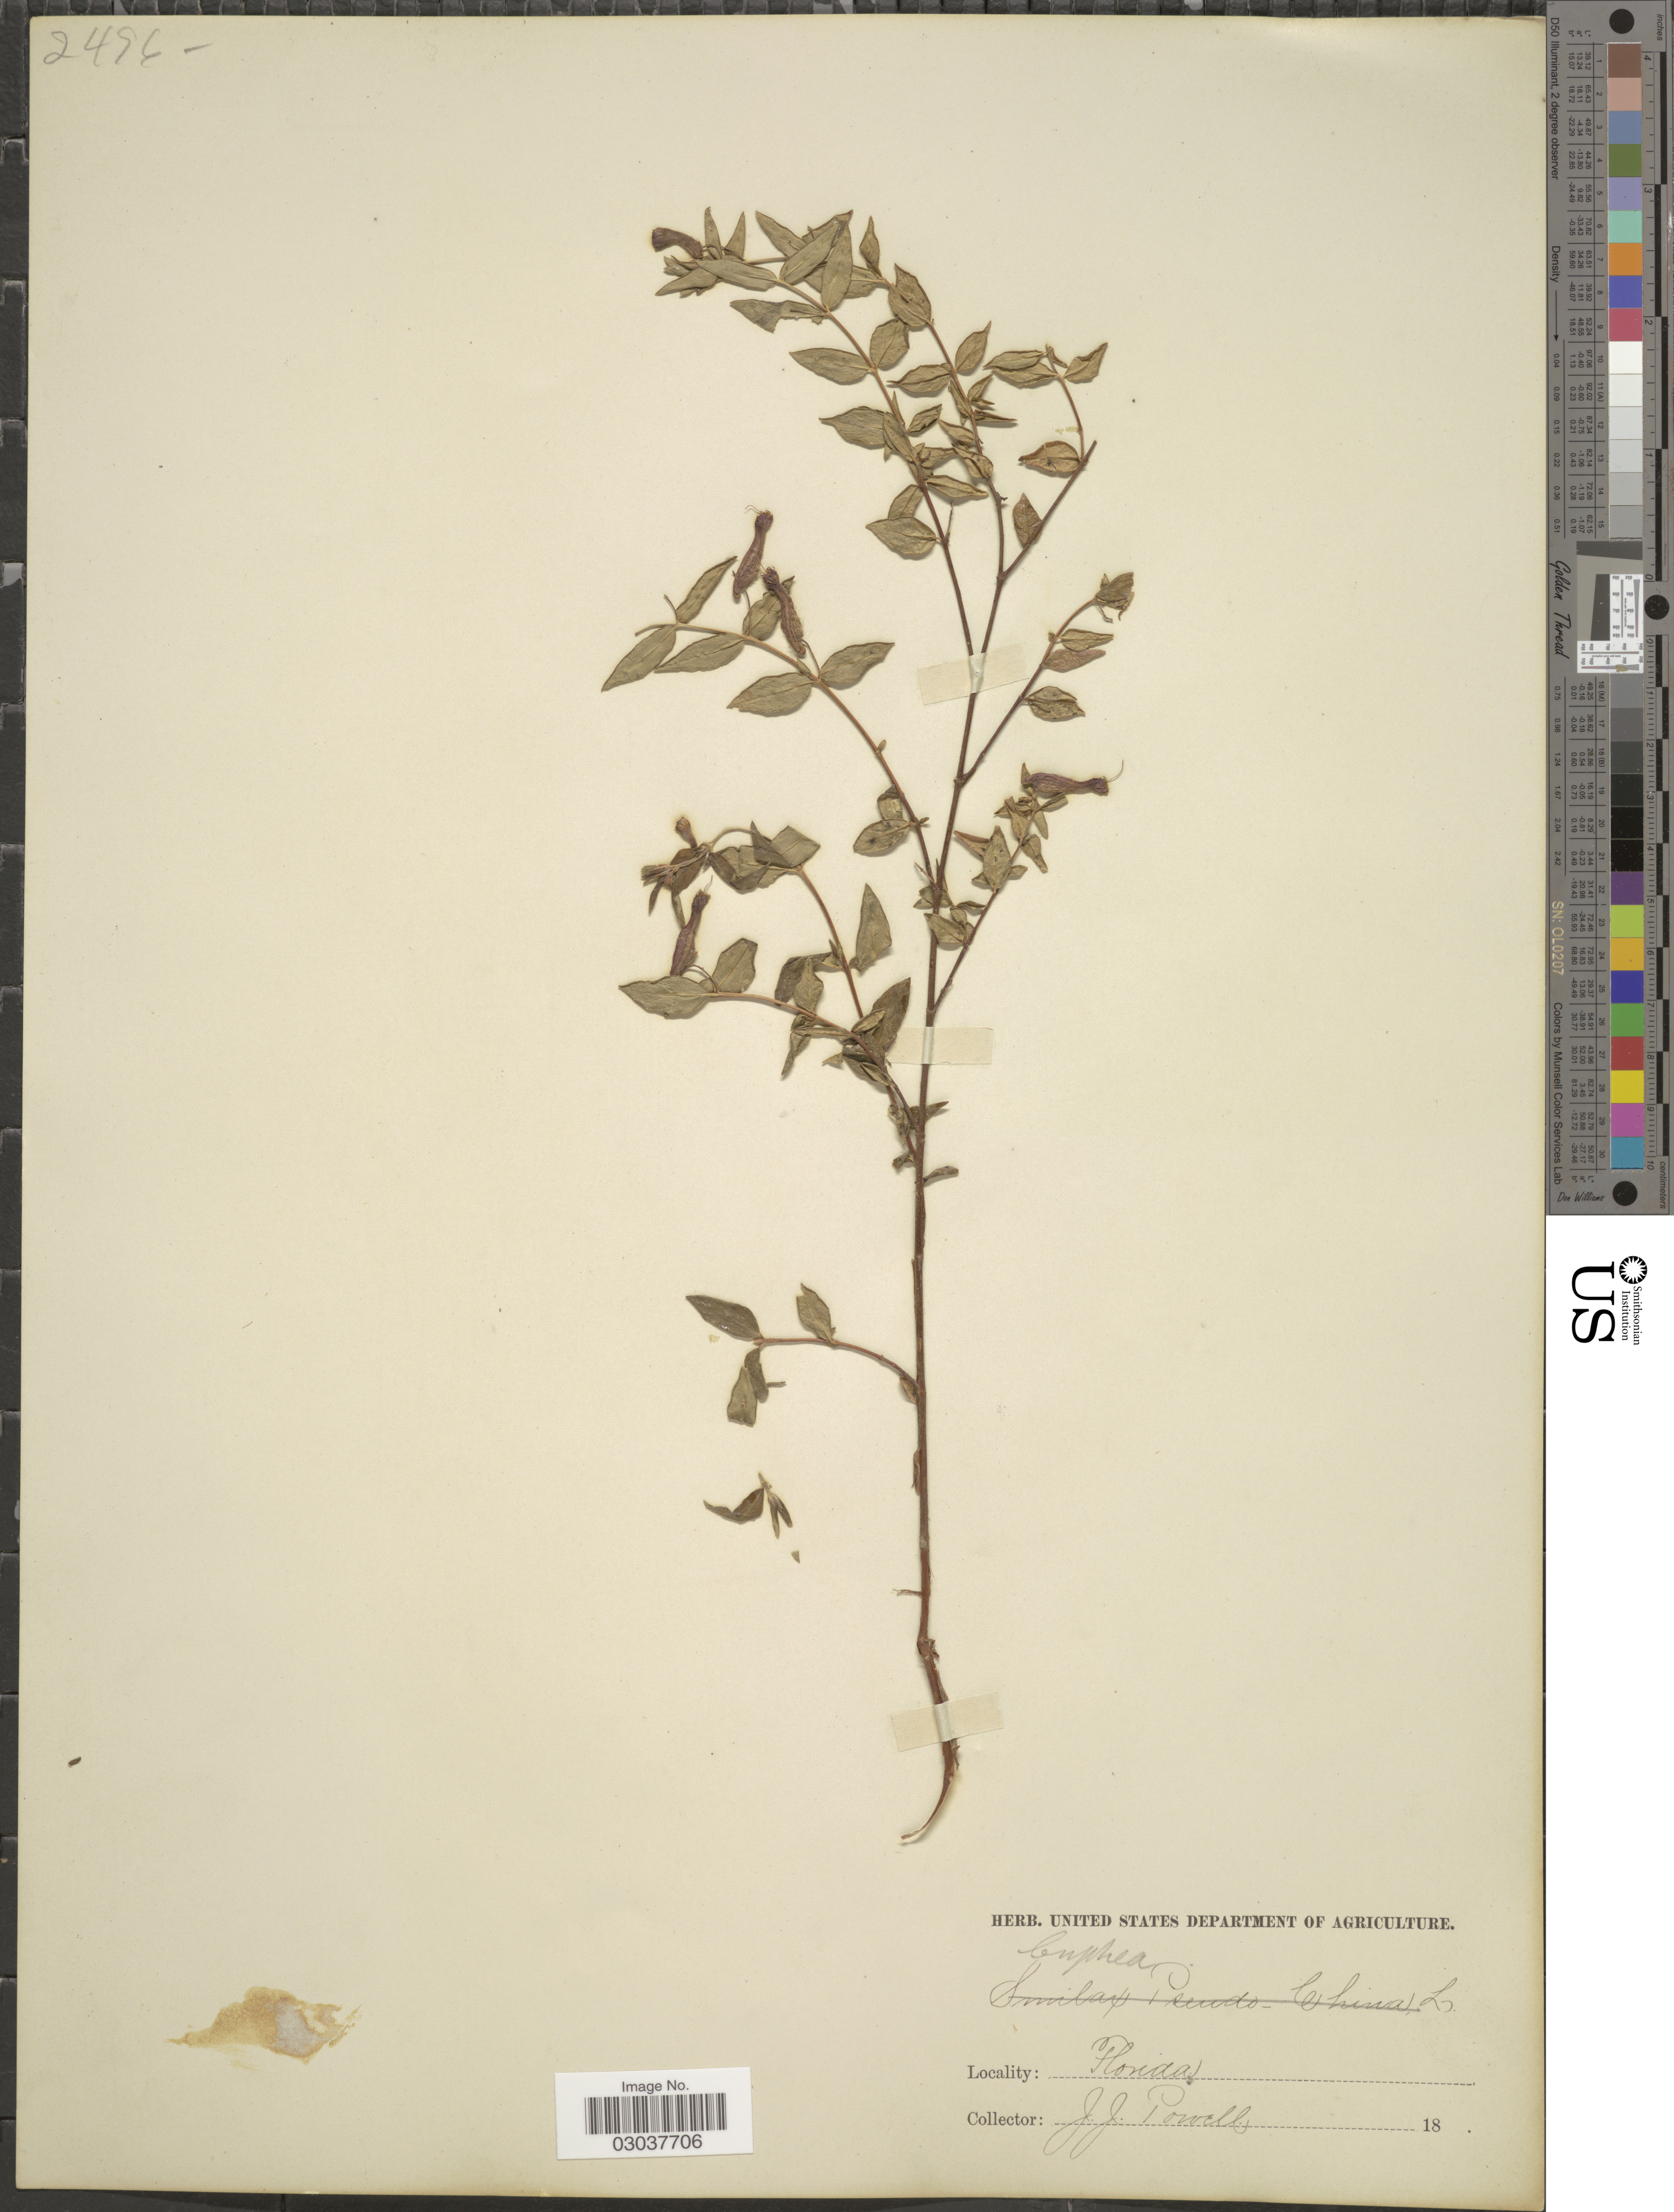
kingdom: Plantae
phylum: Tracheophyta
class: Magnoliopsida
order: Myrtales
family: Lythraceae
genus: Cuphea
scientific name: Cuphea aspera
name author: Chapm.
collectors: J. Powell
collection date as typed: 18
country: United States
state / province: Florida